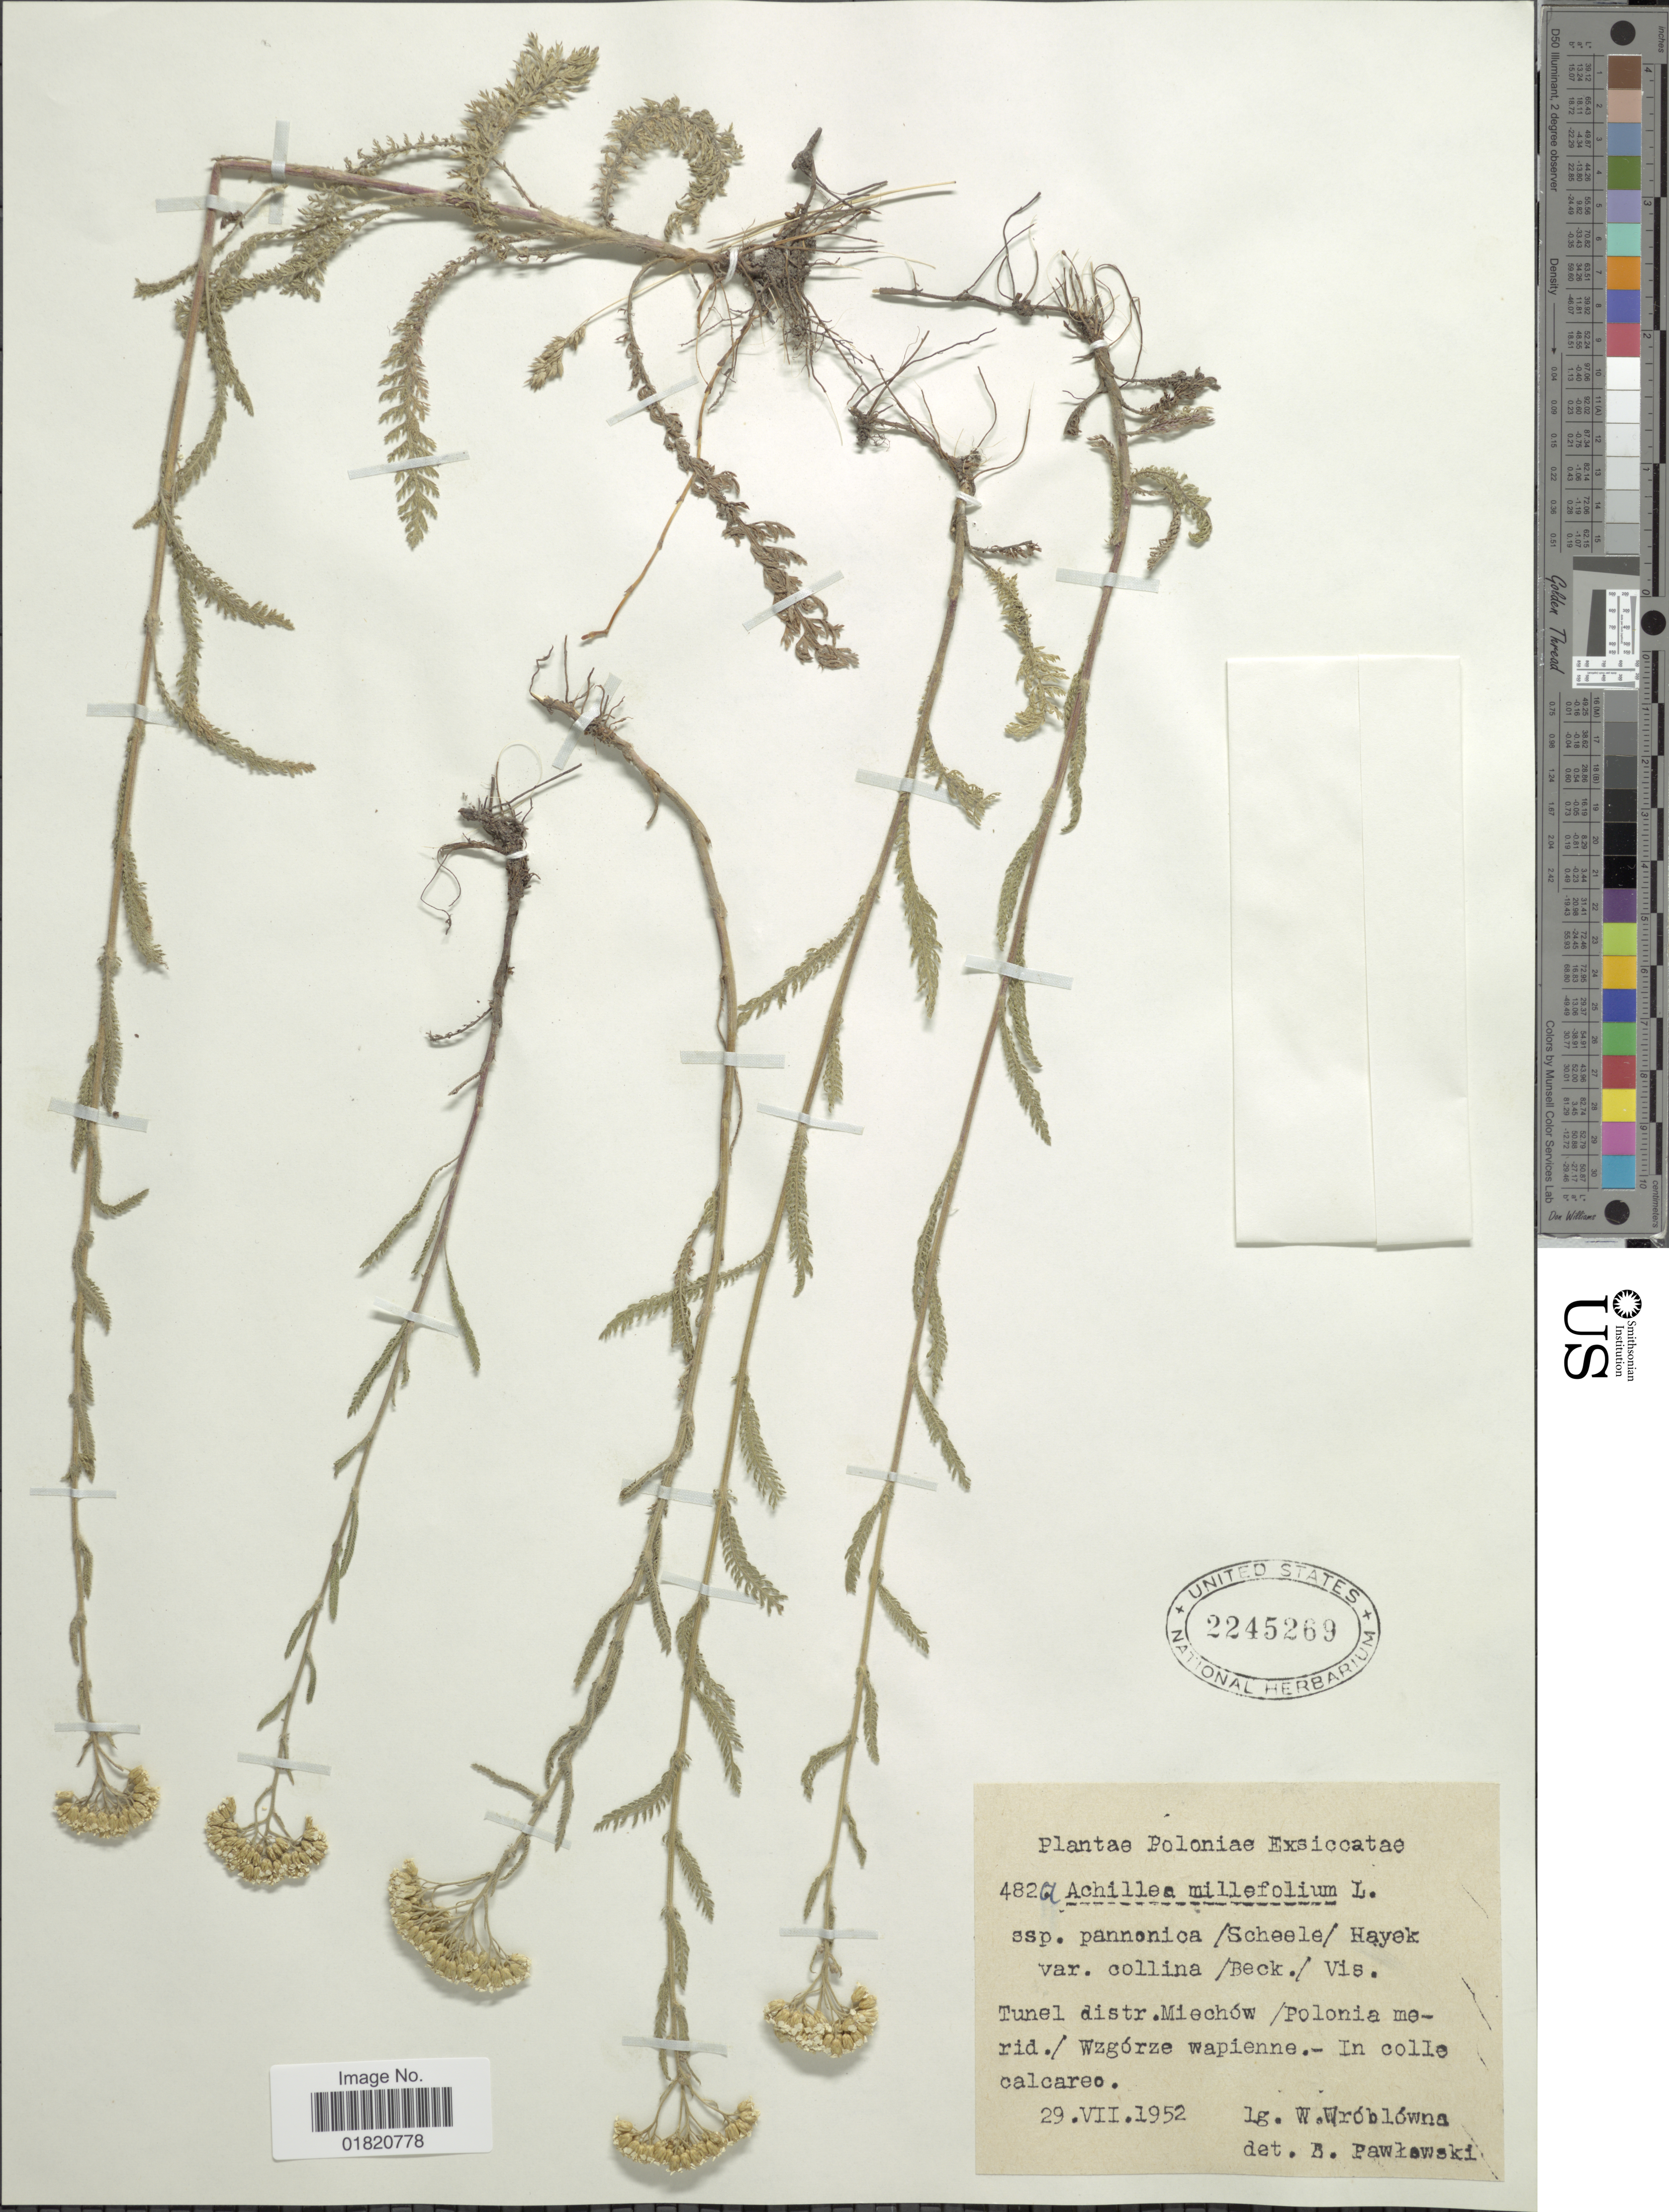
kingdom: Plantae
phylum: Tracheophyta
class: Magnoliopsida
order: Asterales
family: Asteraceae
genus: Achillea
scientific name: Achillea millefolium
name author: L.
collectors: W. Wróblówna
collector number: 482a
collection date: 1952-07-29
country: Poland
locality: Tunel distr. Miechów /Polonia merid./ Wzgórze wapienne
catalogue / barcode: US 2245269